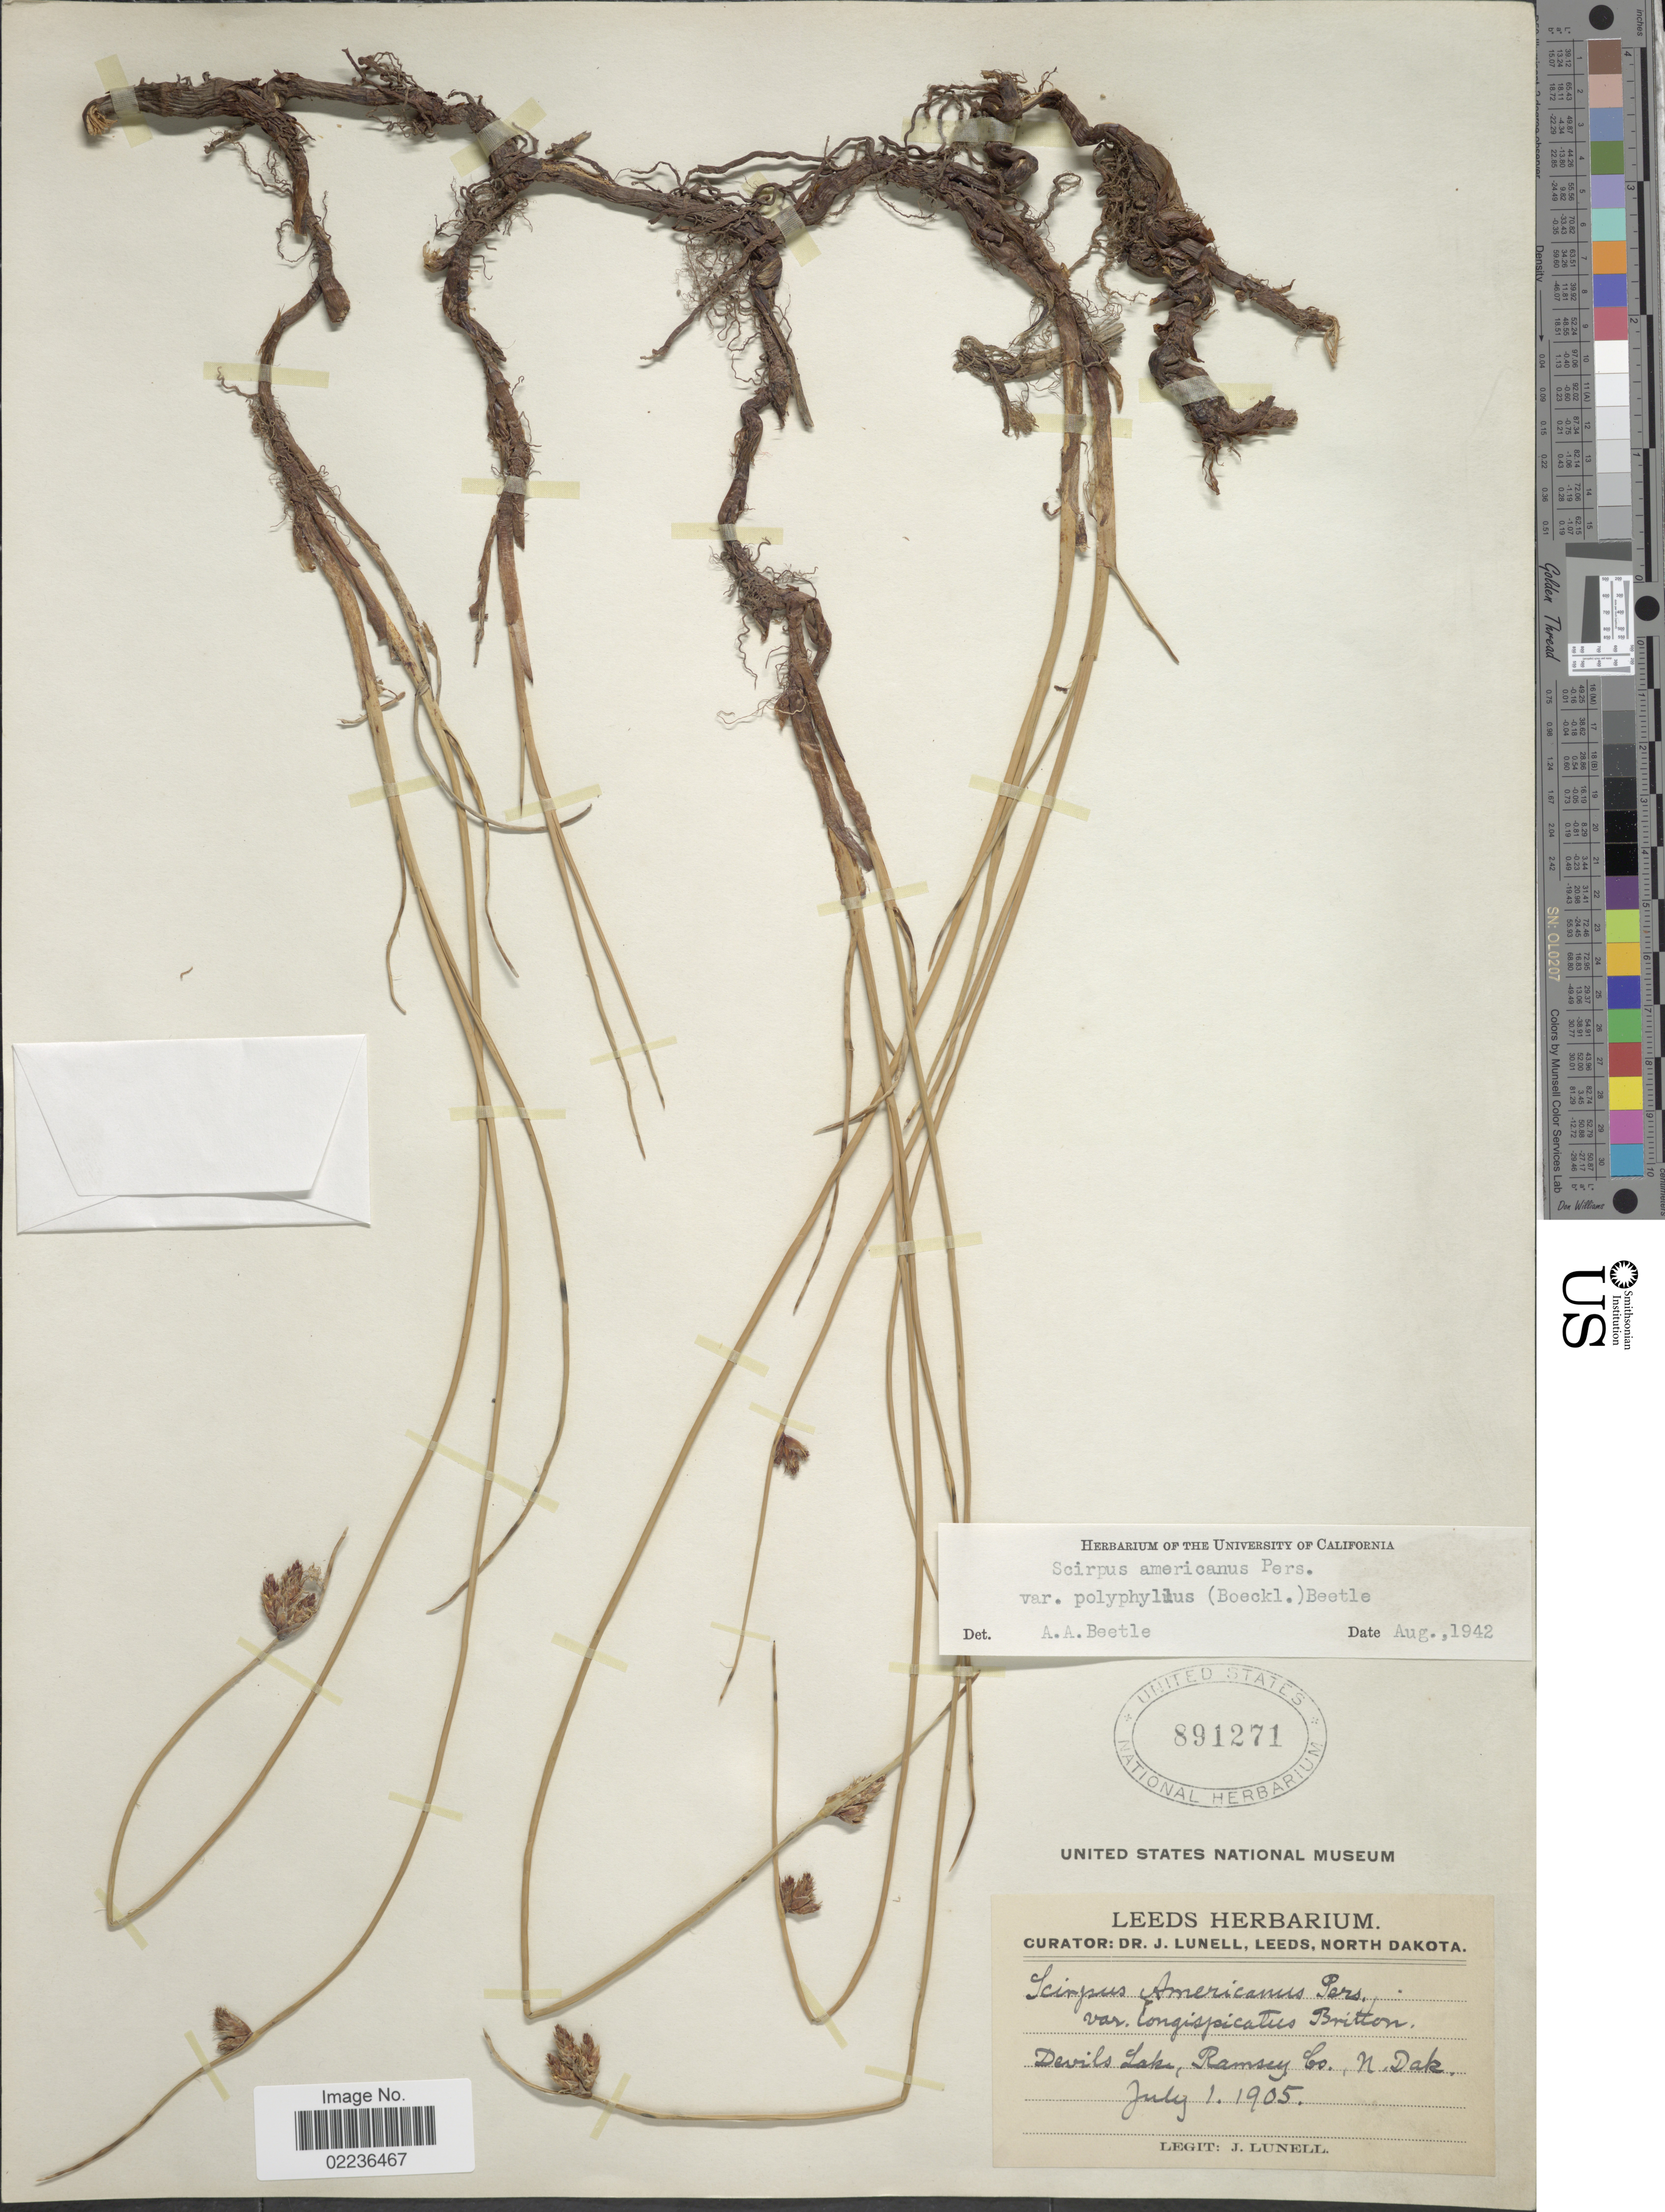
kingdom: Plantae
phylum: Tracheophyta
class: Liliopsida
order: Poales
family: Cyperaceae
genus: Schoenoplectus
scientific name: Schoenoplectus pungens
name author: (Vahl) Palla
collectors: J. Lunell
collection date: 1905-07-01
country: United States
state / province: North Dakota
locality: Devil's Lake, Ramsey Co.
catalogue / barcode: US 891271